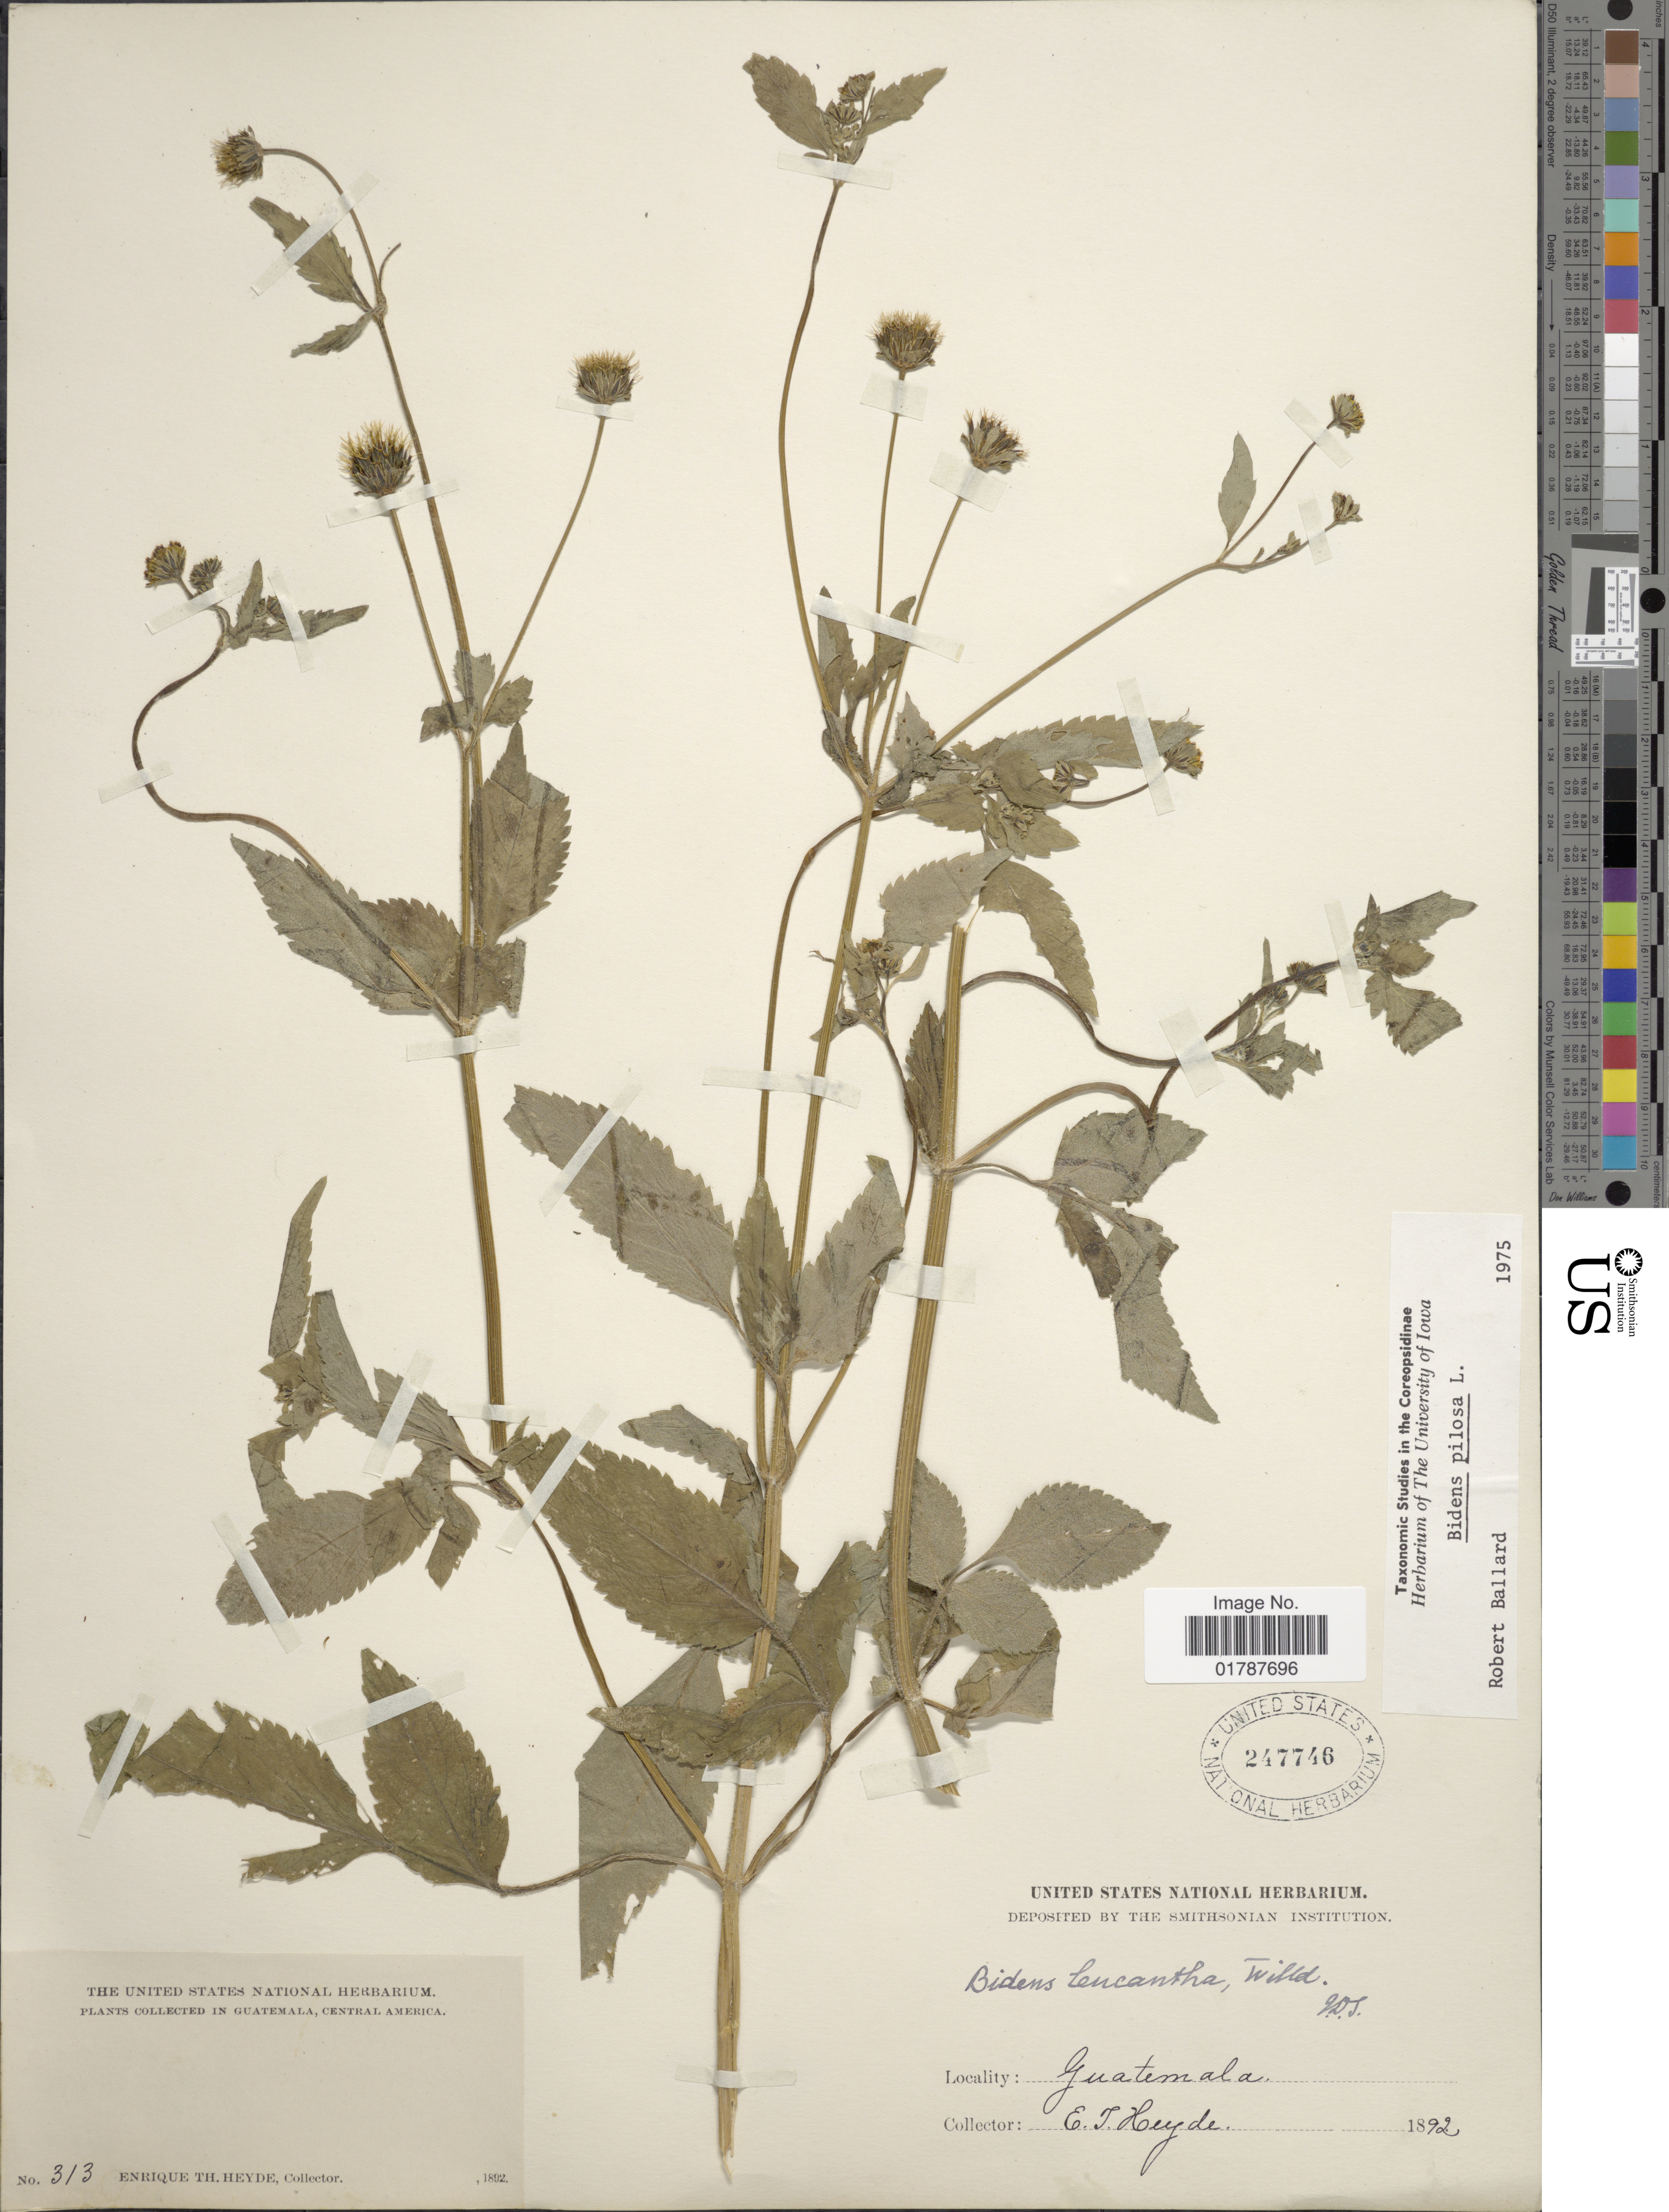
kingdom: Plantae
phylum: Tracheophyta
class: Magnoliopsida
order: Asterales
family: Asteraceae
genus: Bidens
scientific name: Bidens pilosa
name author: L.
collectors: E. T. Heyde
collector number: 313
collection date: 1892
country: Guatemala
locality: In Guatemala, Central America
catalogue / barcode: US 247746